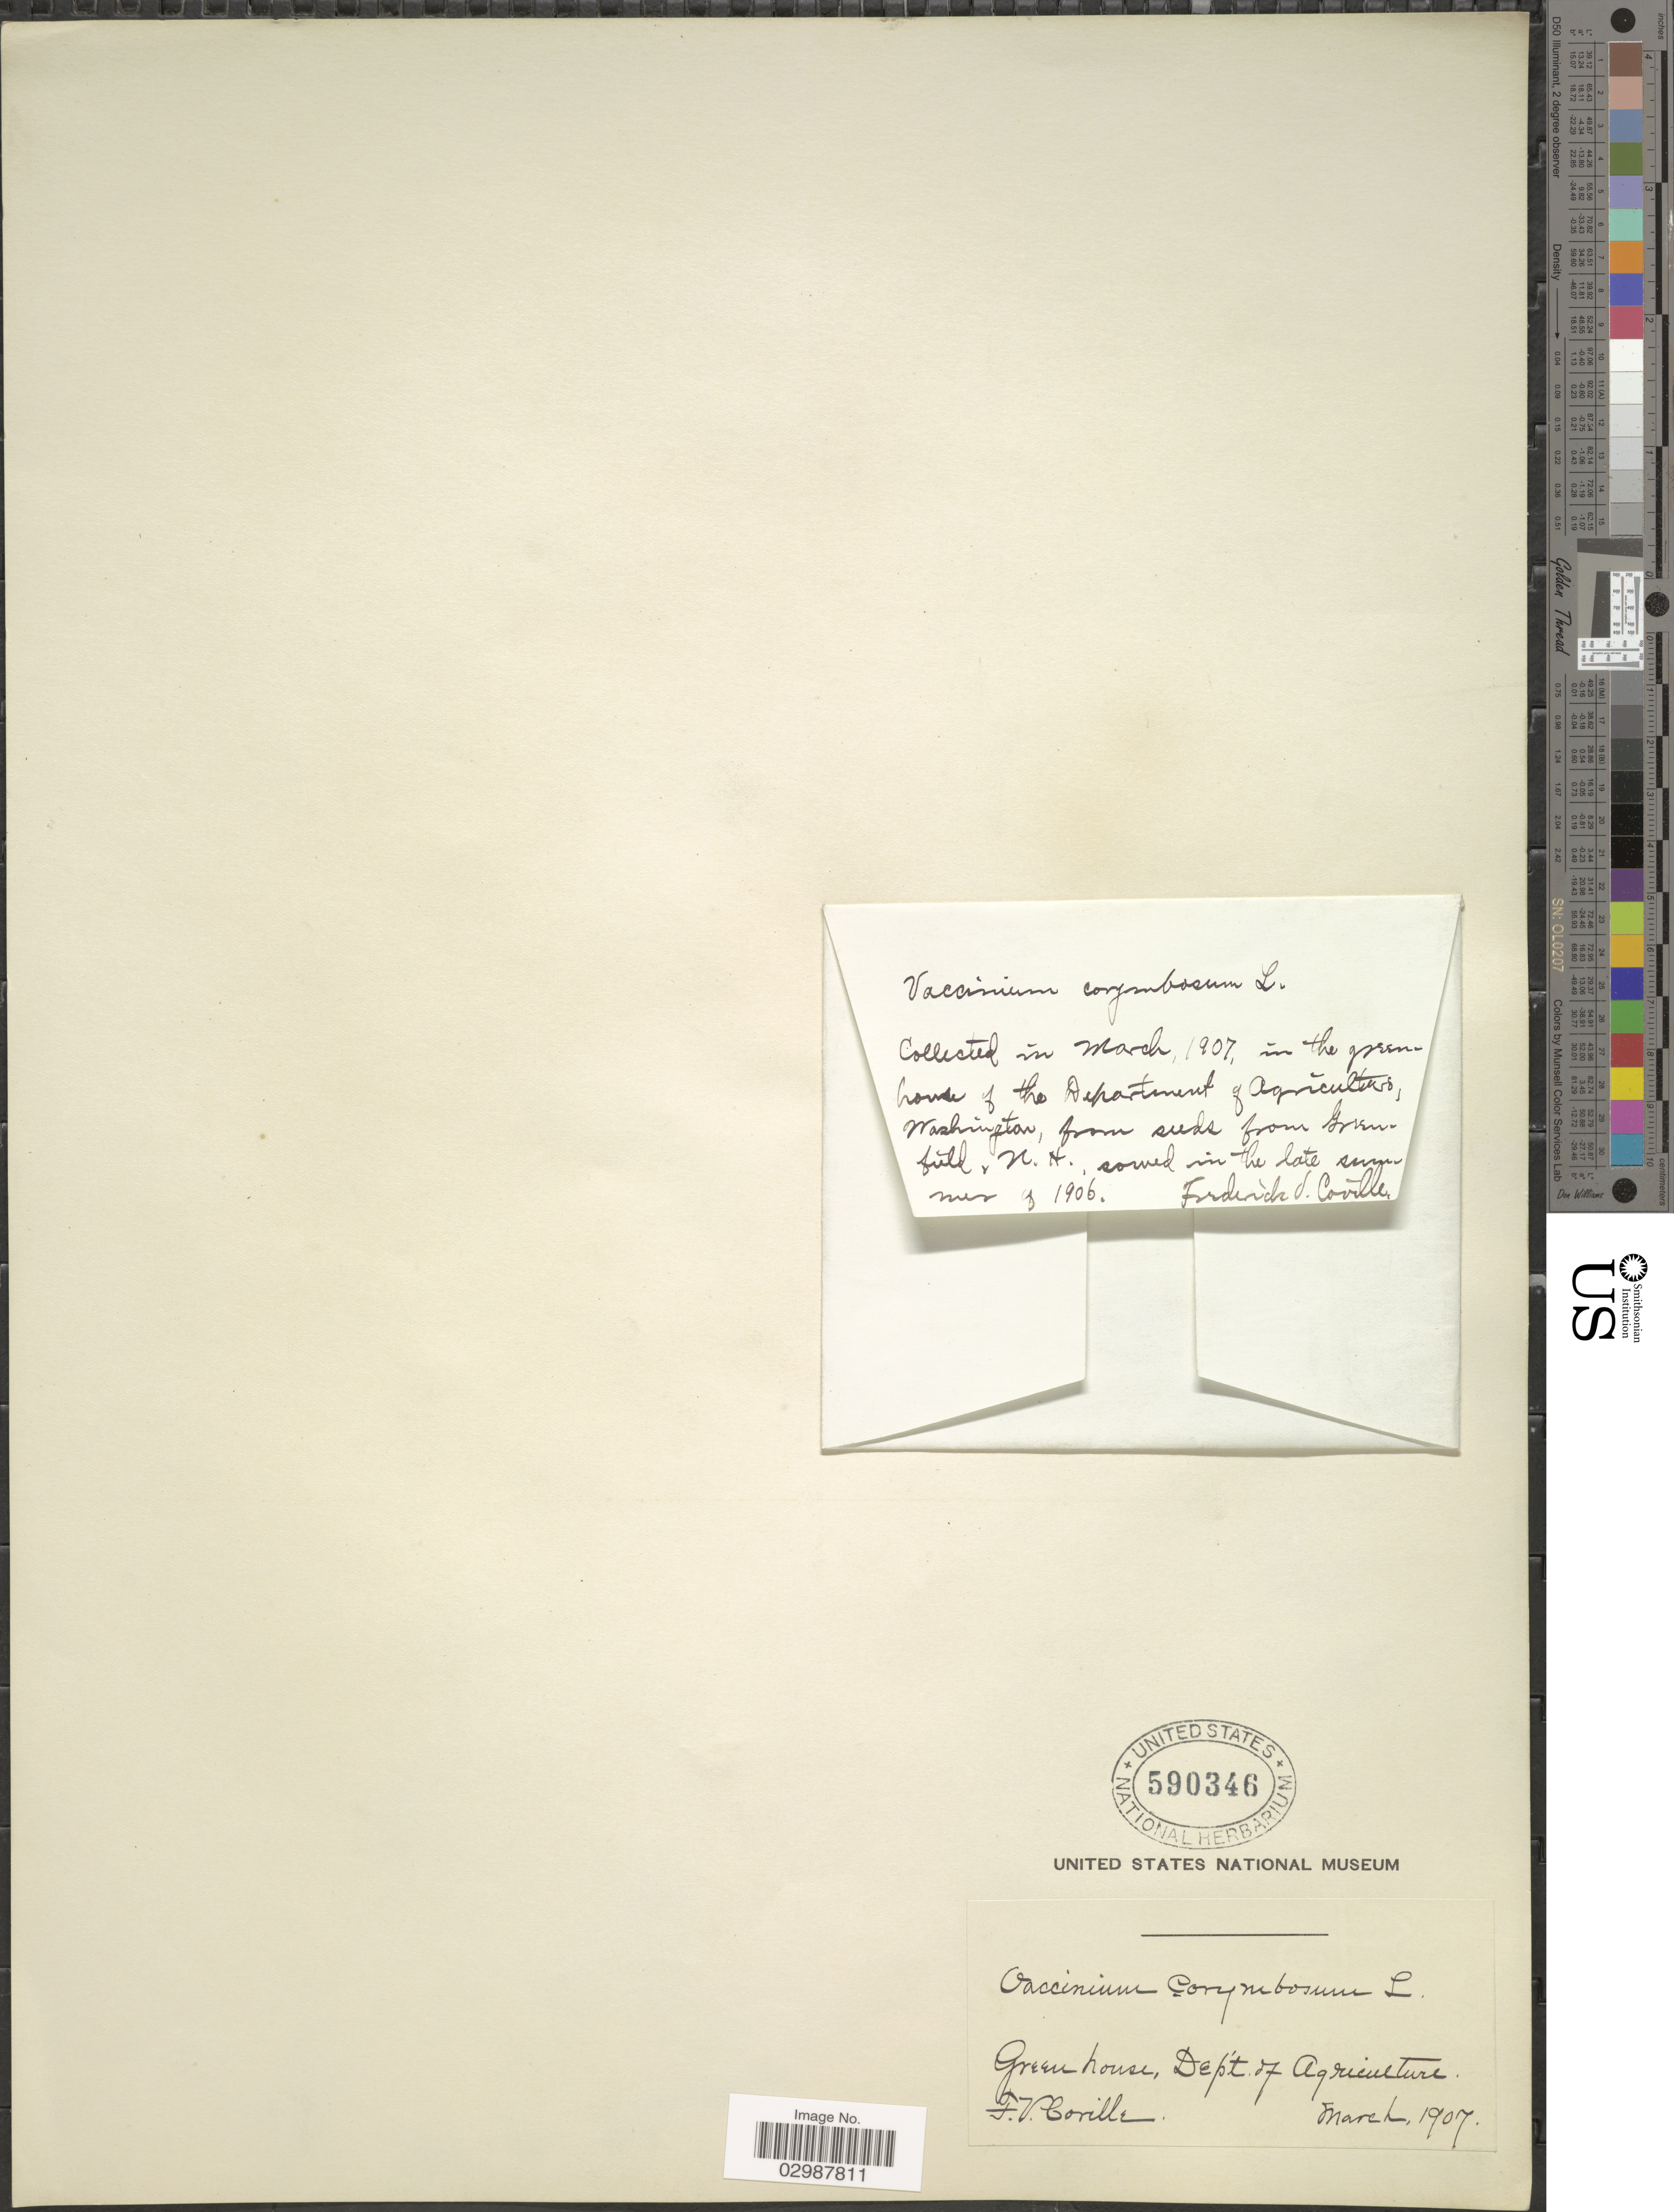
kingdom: Plantae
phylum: Tracheophyta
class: Magnoliopsida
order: Ericales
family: Ericaceae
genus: Vaccinium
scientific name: Vaccinium corymbosum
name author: L.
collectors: F. V. Coville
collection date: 1907-03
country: United States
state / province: District of Columbia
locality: Greenhouse, Department of Agriculture.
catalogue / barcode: US 590346